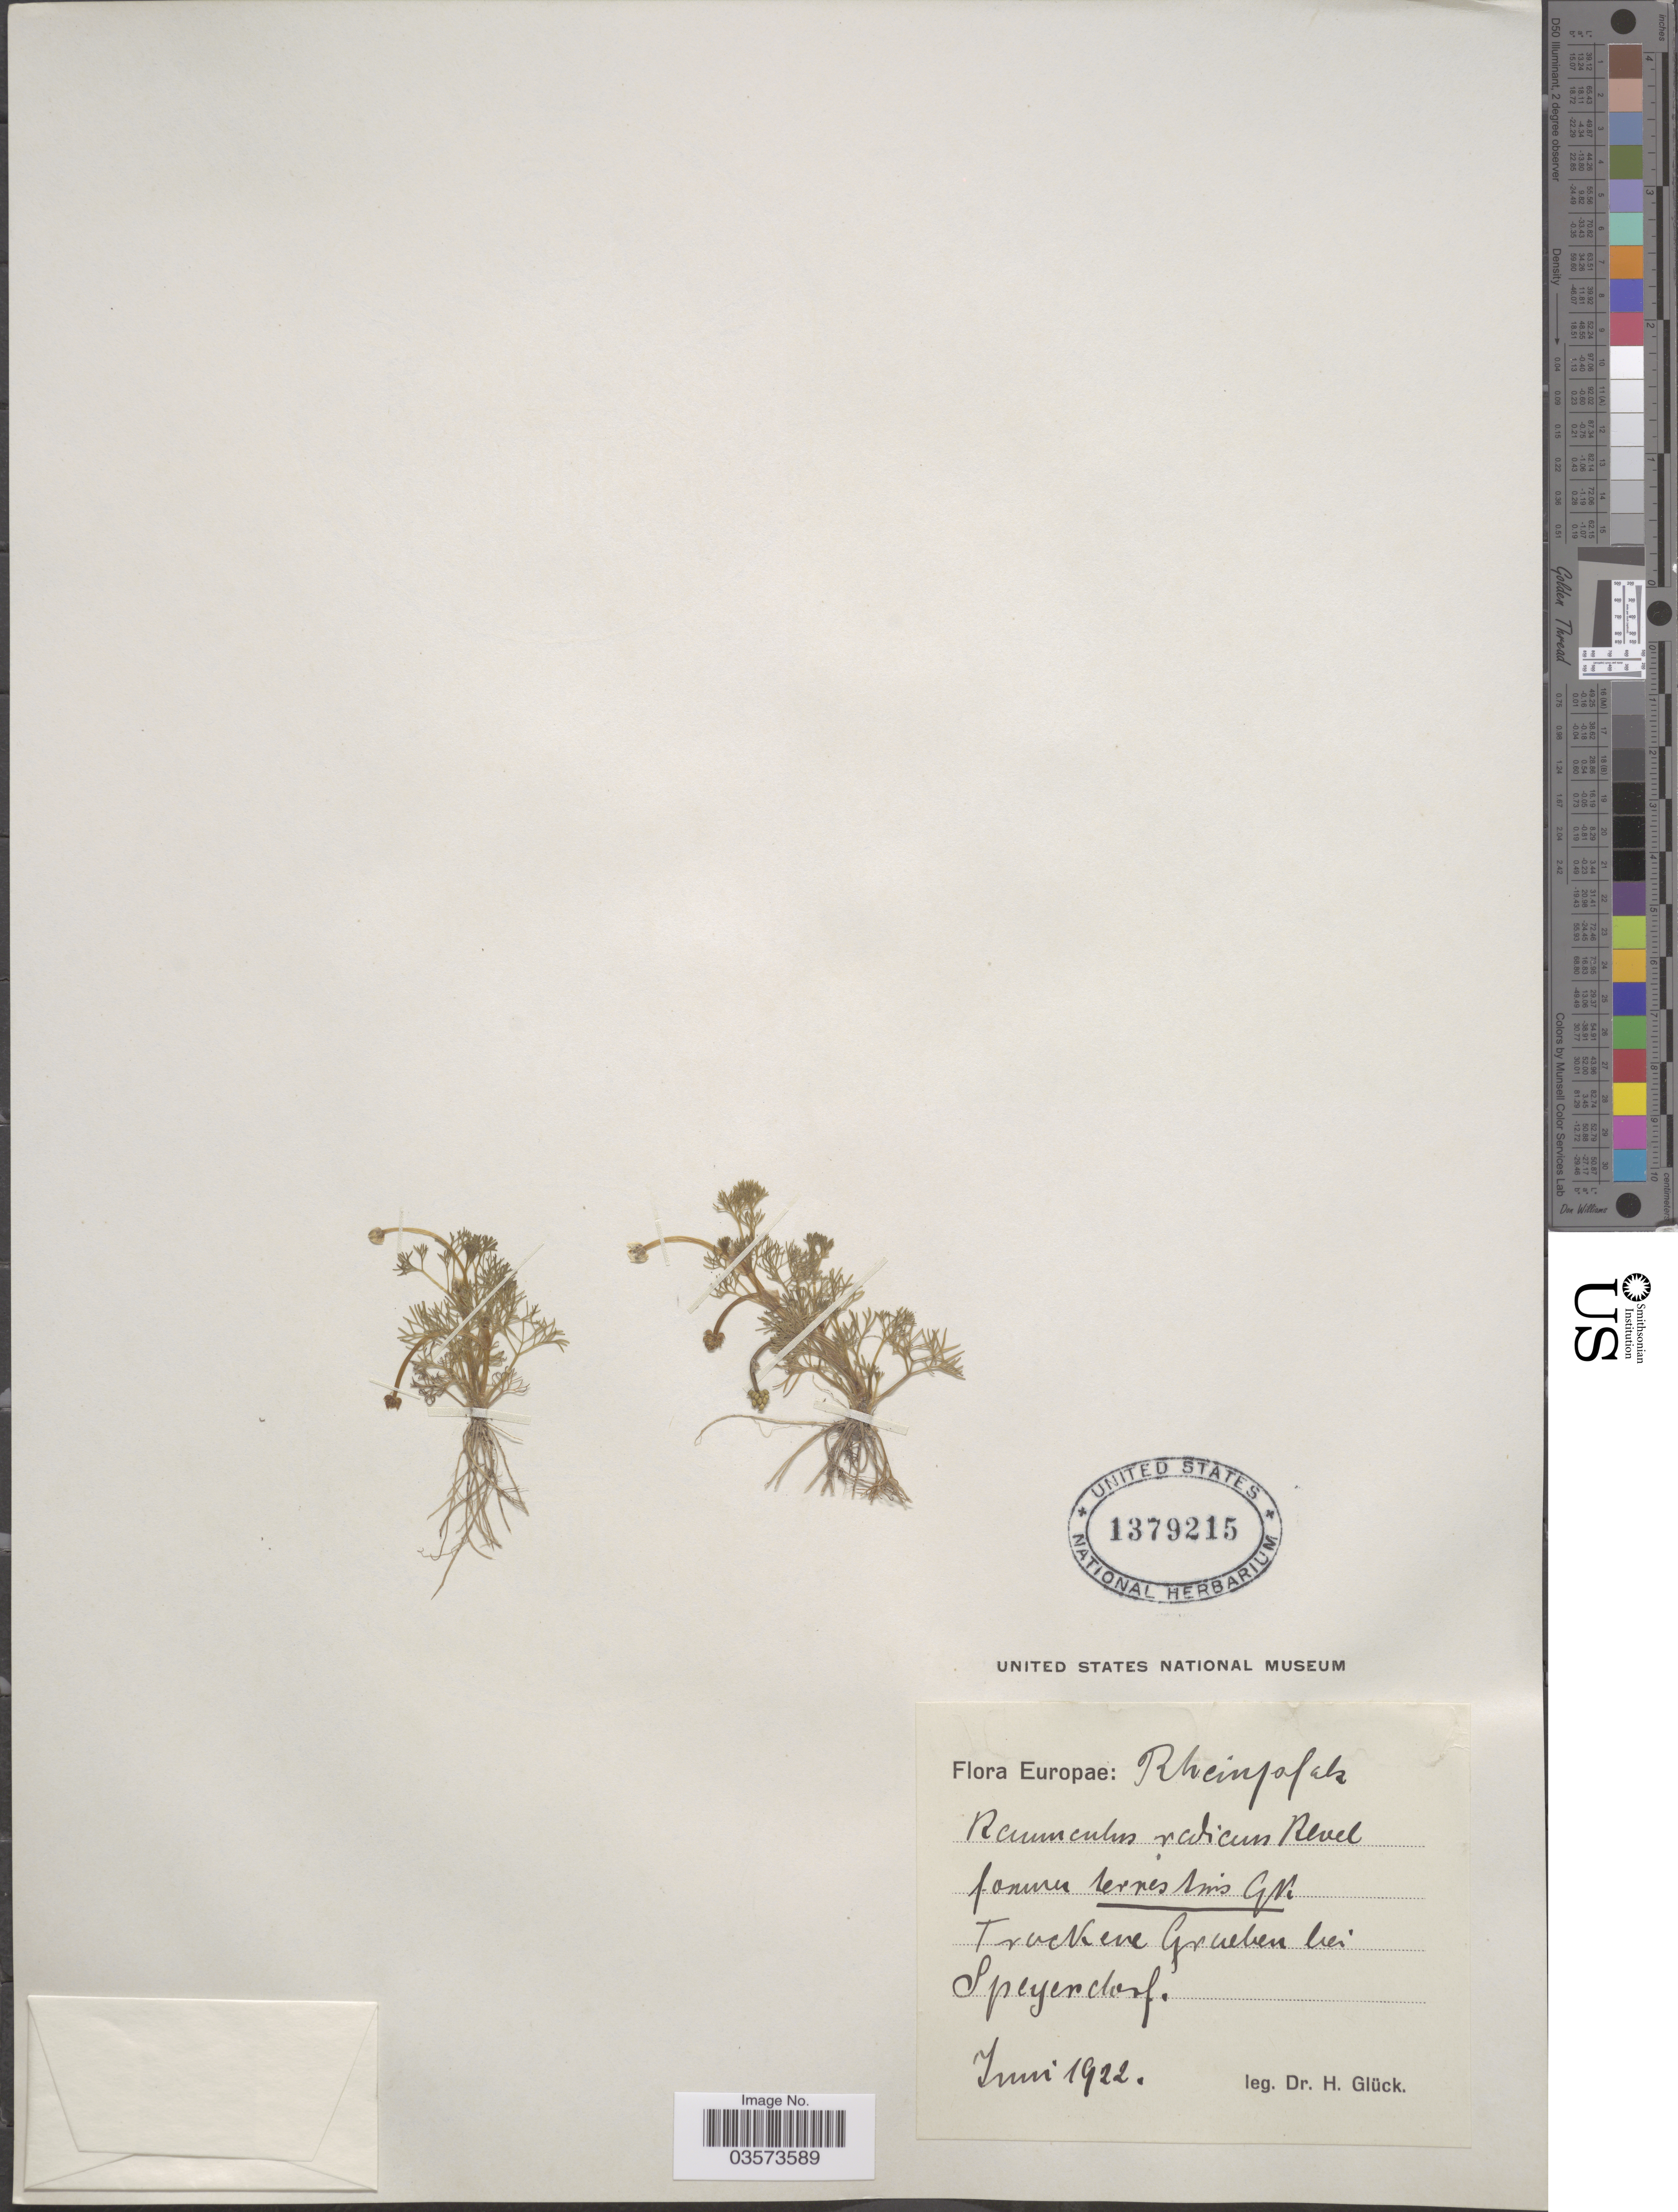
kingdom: Plantae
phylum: Tracheophyta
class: Magnoliopsida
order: Ranunculales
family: Ranunculaceae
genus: Ranunculus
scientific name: Ranunculus aquatilis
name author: L.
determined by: Strong, Mark T., (BOT), Smithsonian Institution - National Museum of Natural History (UNITED STATES)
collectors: H. Glück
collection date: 1922-06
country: Germany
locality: Europae: Rheinpfalz. Trackene Grueben bei Speyerdorf.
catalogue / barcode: US 1379215